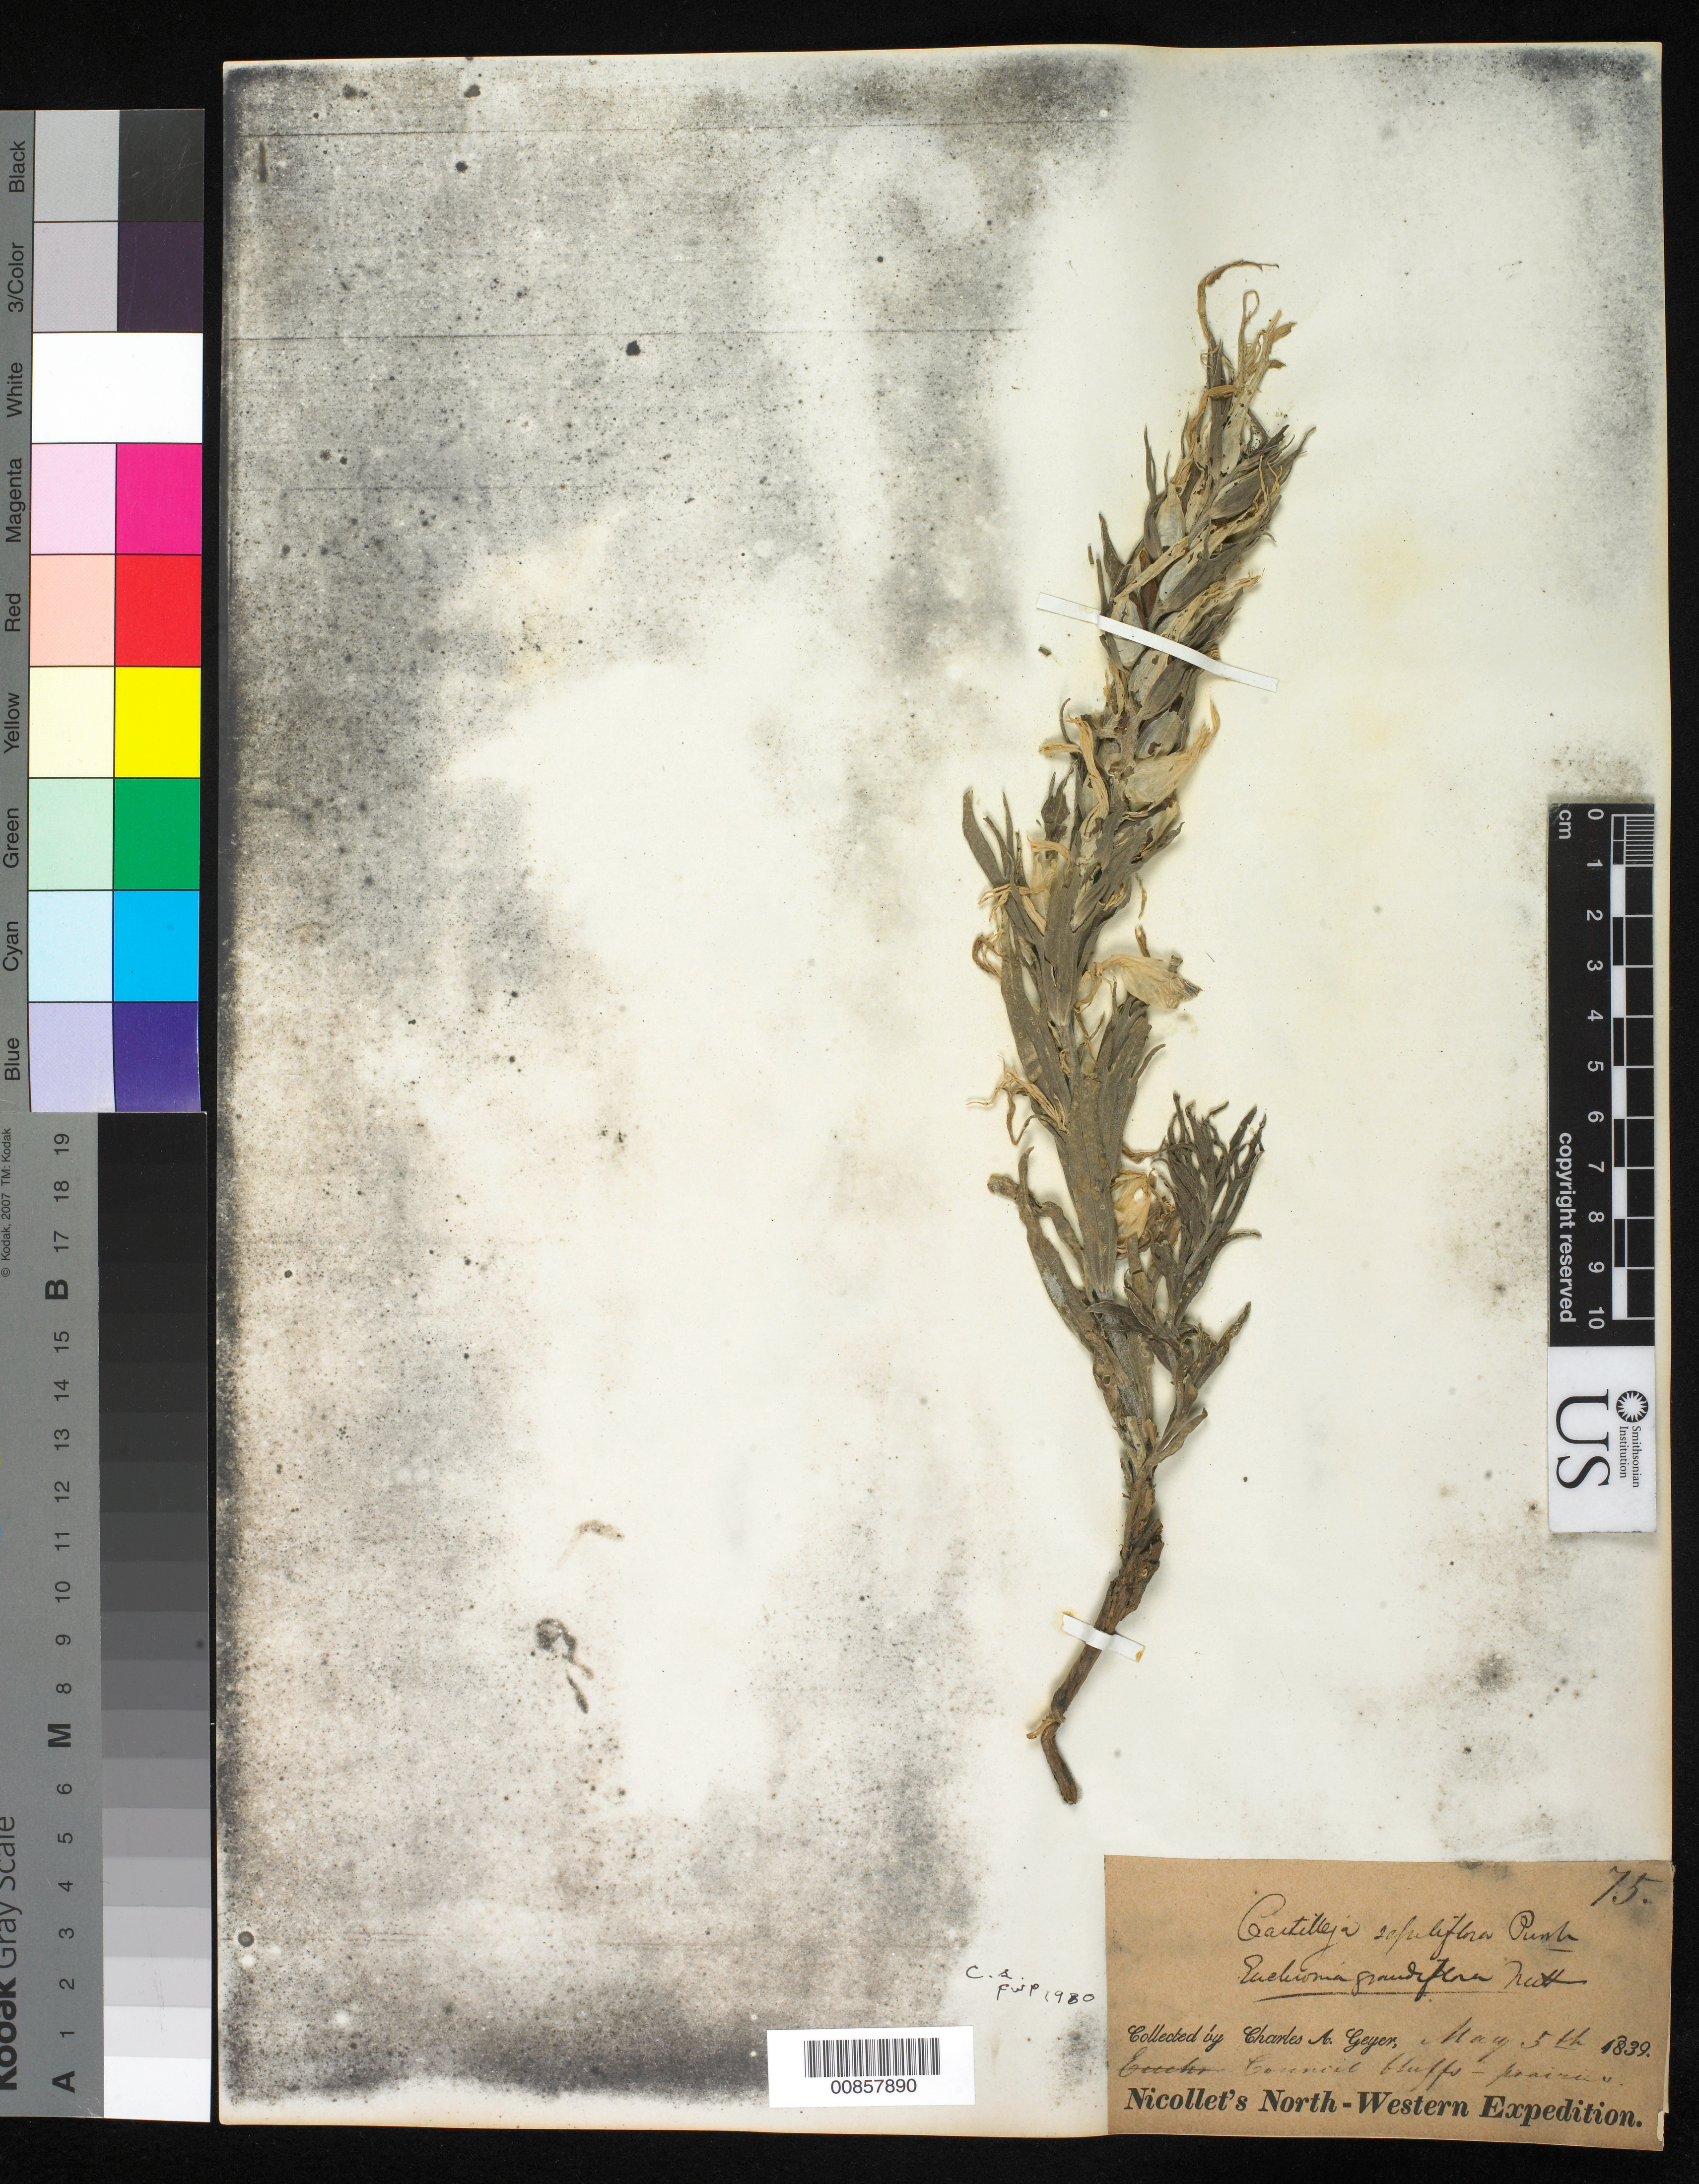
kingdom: Plantae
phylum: Tracheophyta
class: Magnoliopsida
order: Lamiales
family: Orobanchaceae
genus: Castilleja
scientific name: Castilleja sessiliflora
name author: Pursh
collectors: C. A. Geyer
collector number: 75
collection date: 1839-05-05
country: United States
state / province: Iowa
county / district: Pottawattamie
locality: Council Bluffs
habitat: Prairies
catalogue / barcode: US 99032